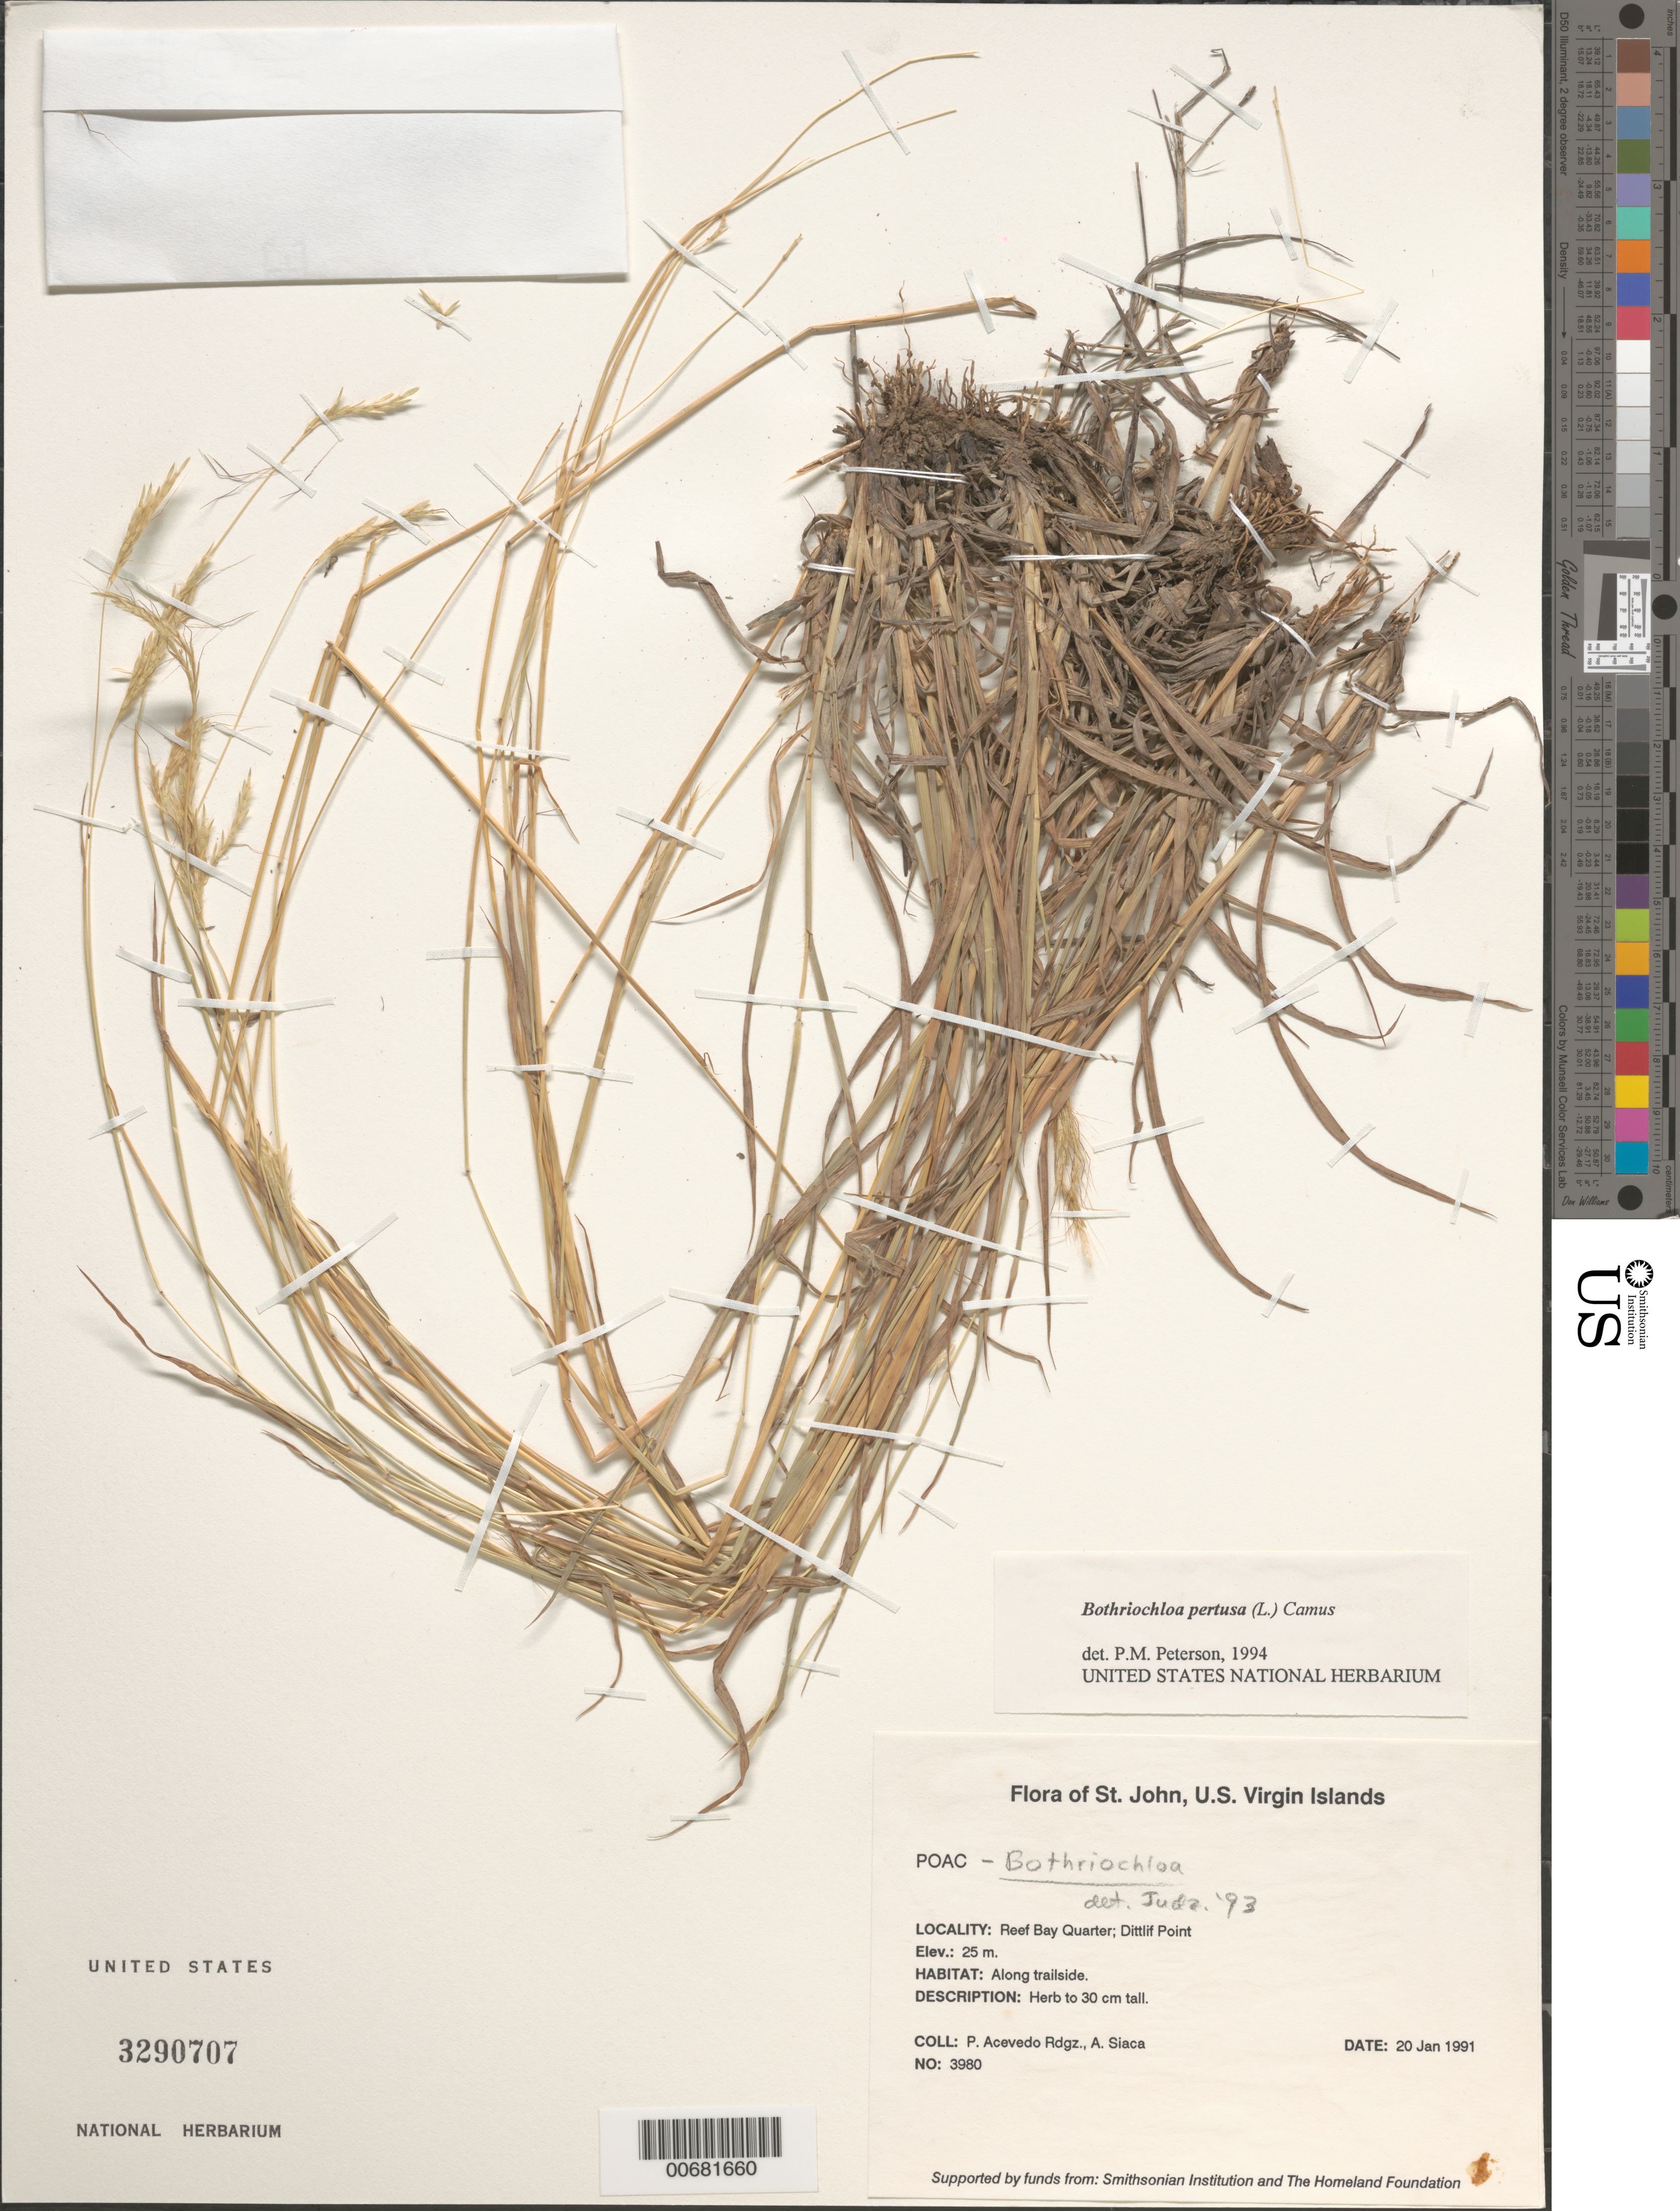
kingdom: Plantae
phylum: Tracheophyta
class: Liliopsida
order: Poales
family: Poaceae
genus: Bothriochloa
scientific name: Bothriochloa pertusa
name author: (L.) A. Camus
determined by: Peterson, Paul M., (BOT), Smithsonian Institution - National Museum of Natural History (UNITED STATES)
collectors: P. Acevedo-Rodr. & A. Siaca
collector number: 3980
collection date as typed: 20 Jan 1991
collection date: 1991-01-20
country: U.S. Virgin Islands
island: St. John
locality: Reef Bay Quarter; Dittlif Point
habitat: Along trailside.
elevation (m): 25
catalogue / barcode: US 3290707